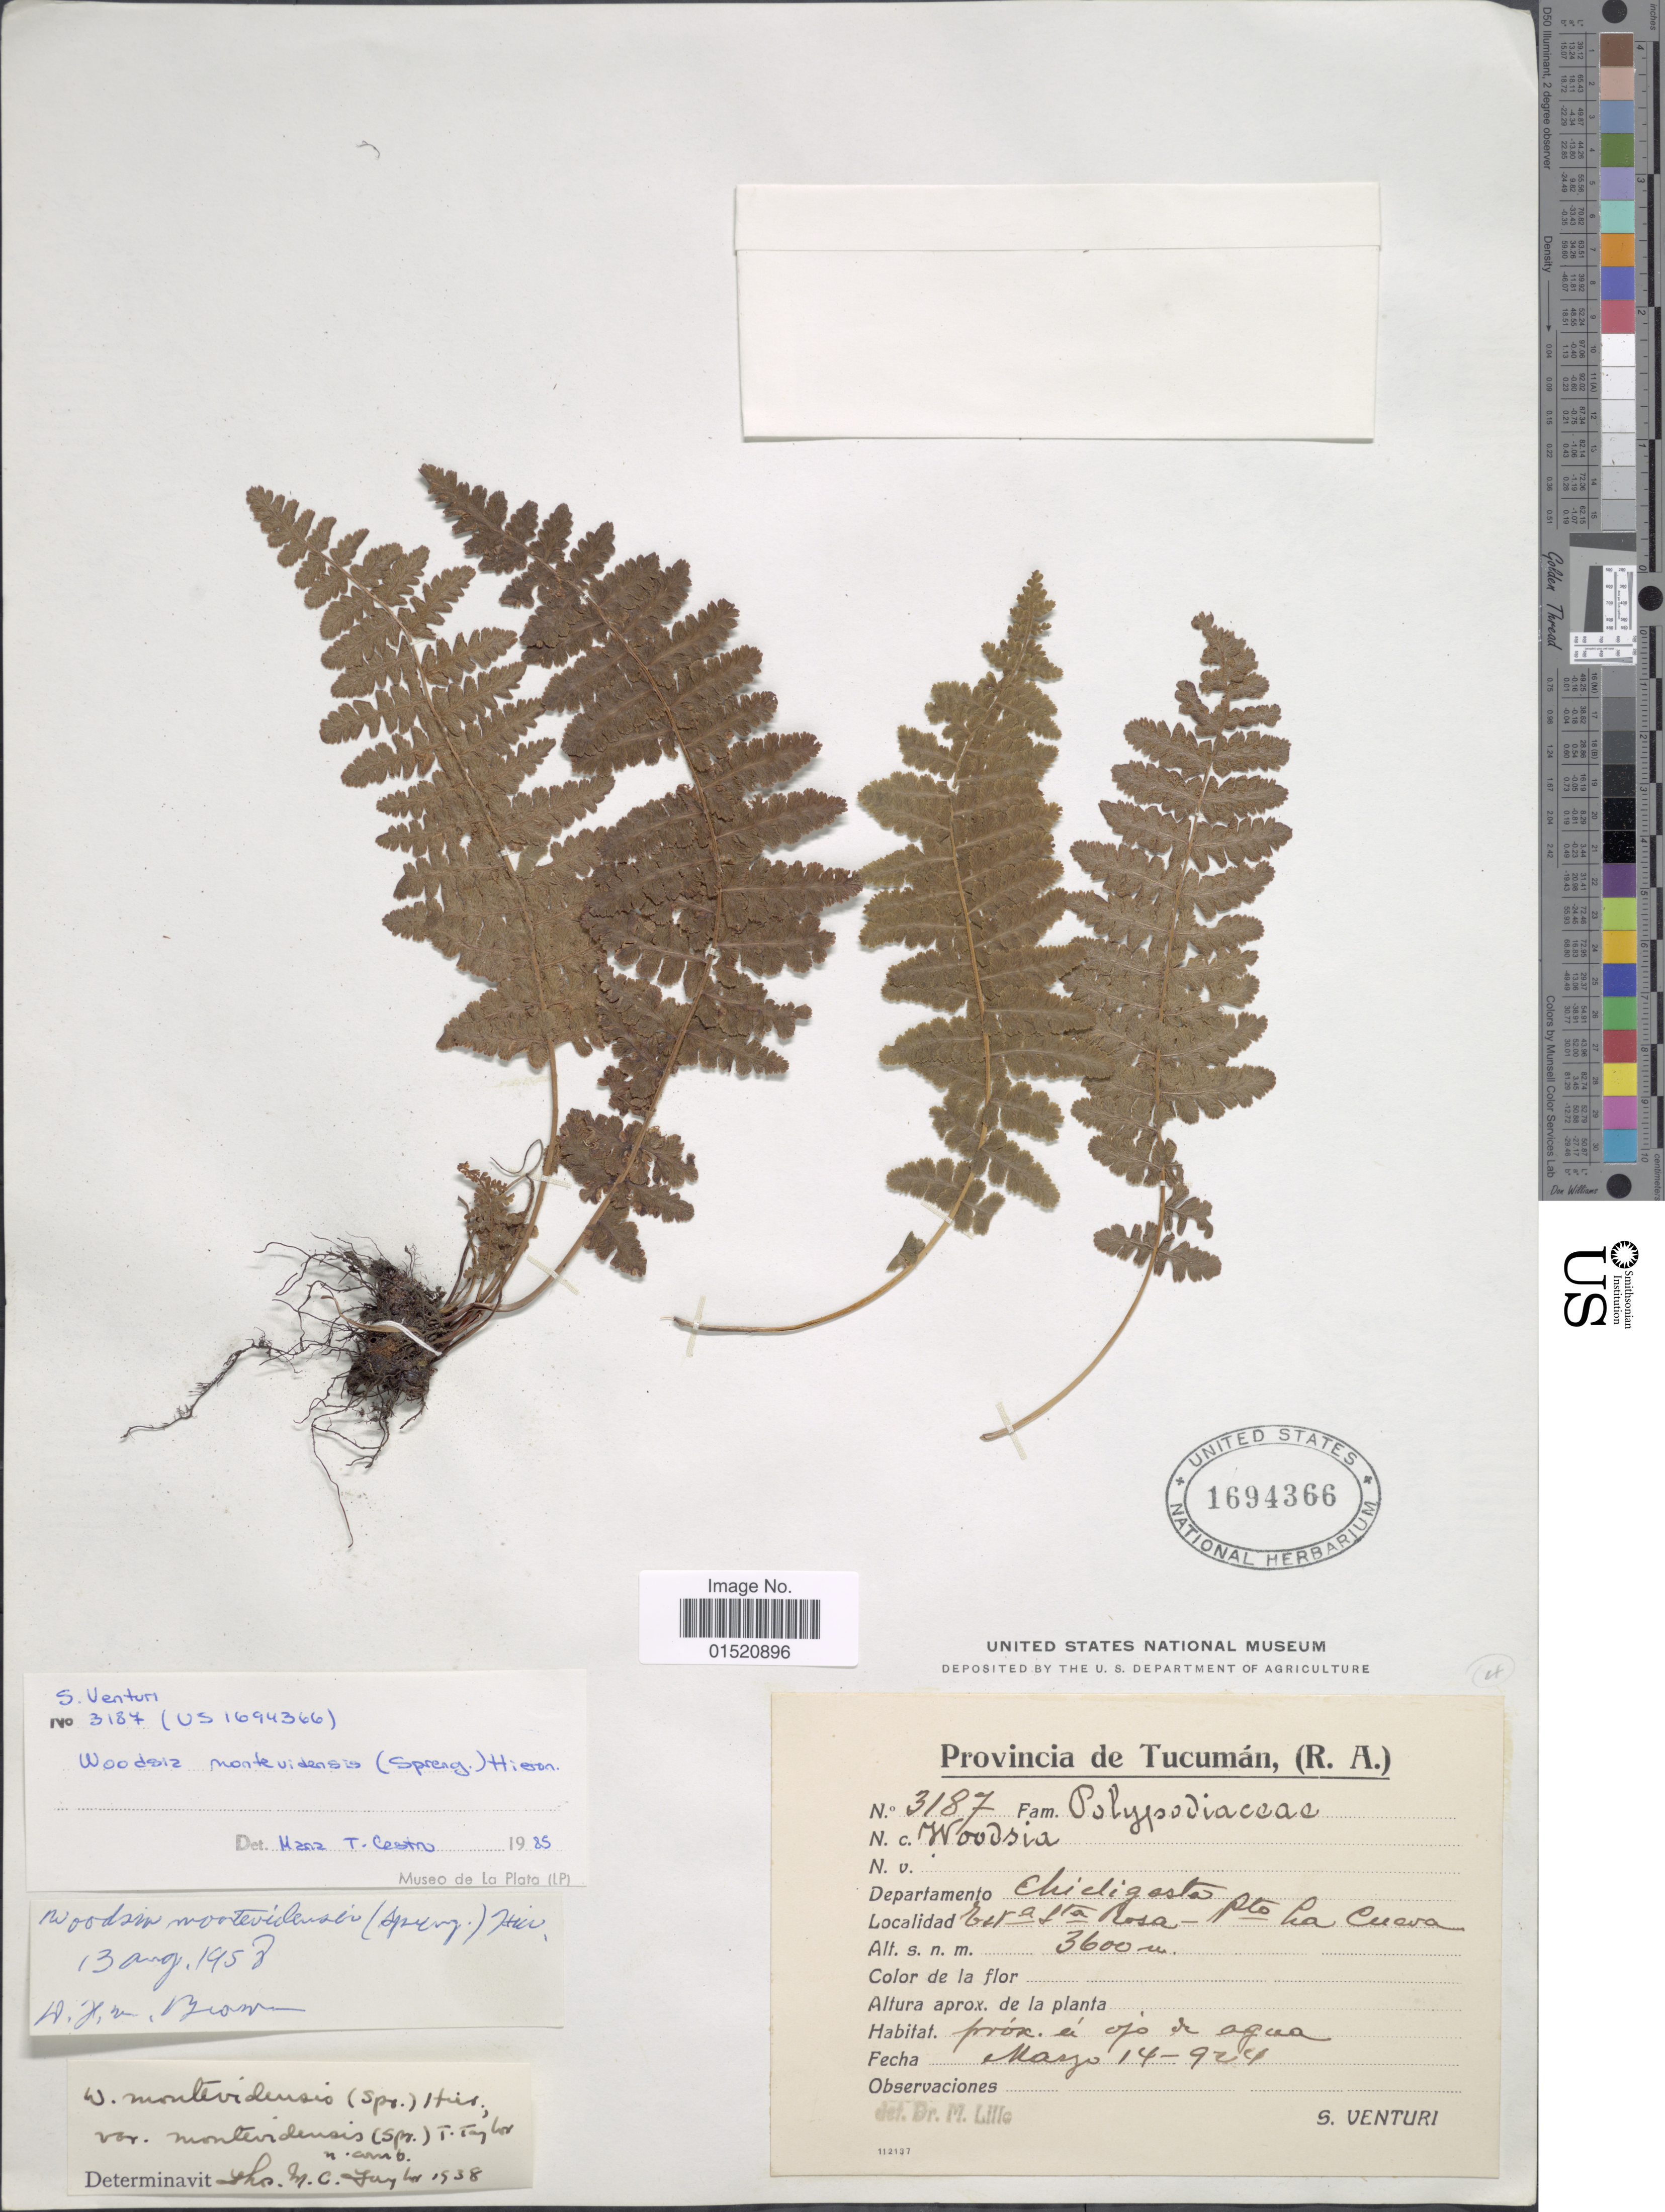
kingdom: Plantae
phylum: Tracheophyta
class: Polypodiopsida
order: Polypodiales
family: Woodsiaceae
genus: Woodsia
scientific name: Woodsia montevidensis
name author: (Spreng.) Hieron.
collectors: S. Venturi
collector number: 3187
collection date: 1924-05-14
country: Argentina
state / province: Tucuman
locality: Departamento Chicligasta, Esta Sta Rosa Pto La Cueva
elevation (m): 3600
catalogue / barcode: US 1694366